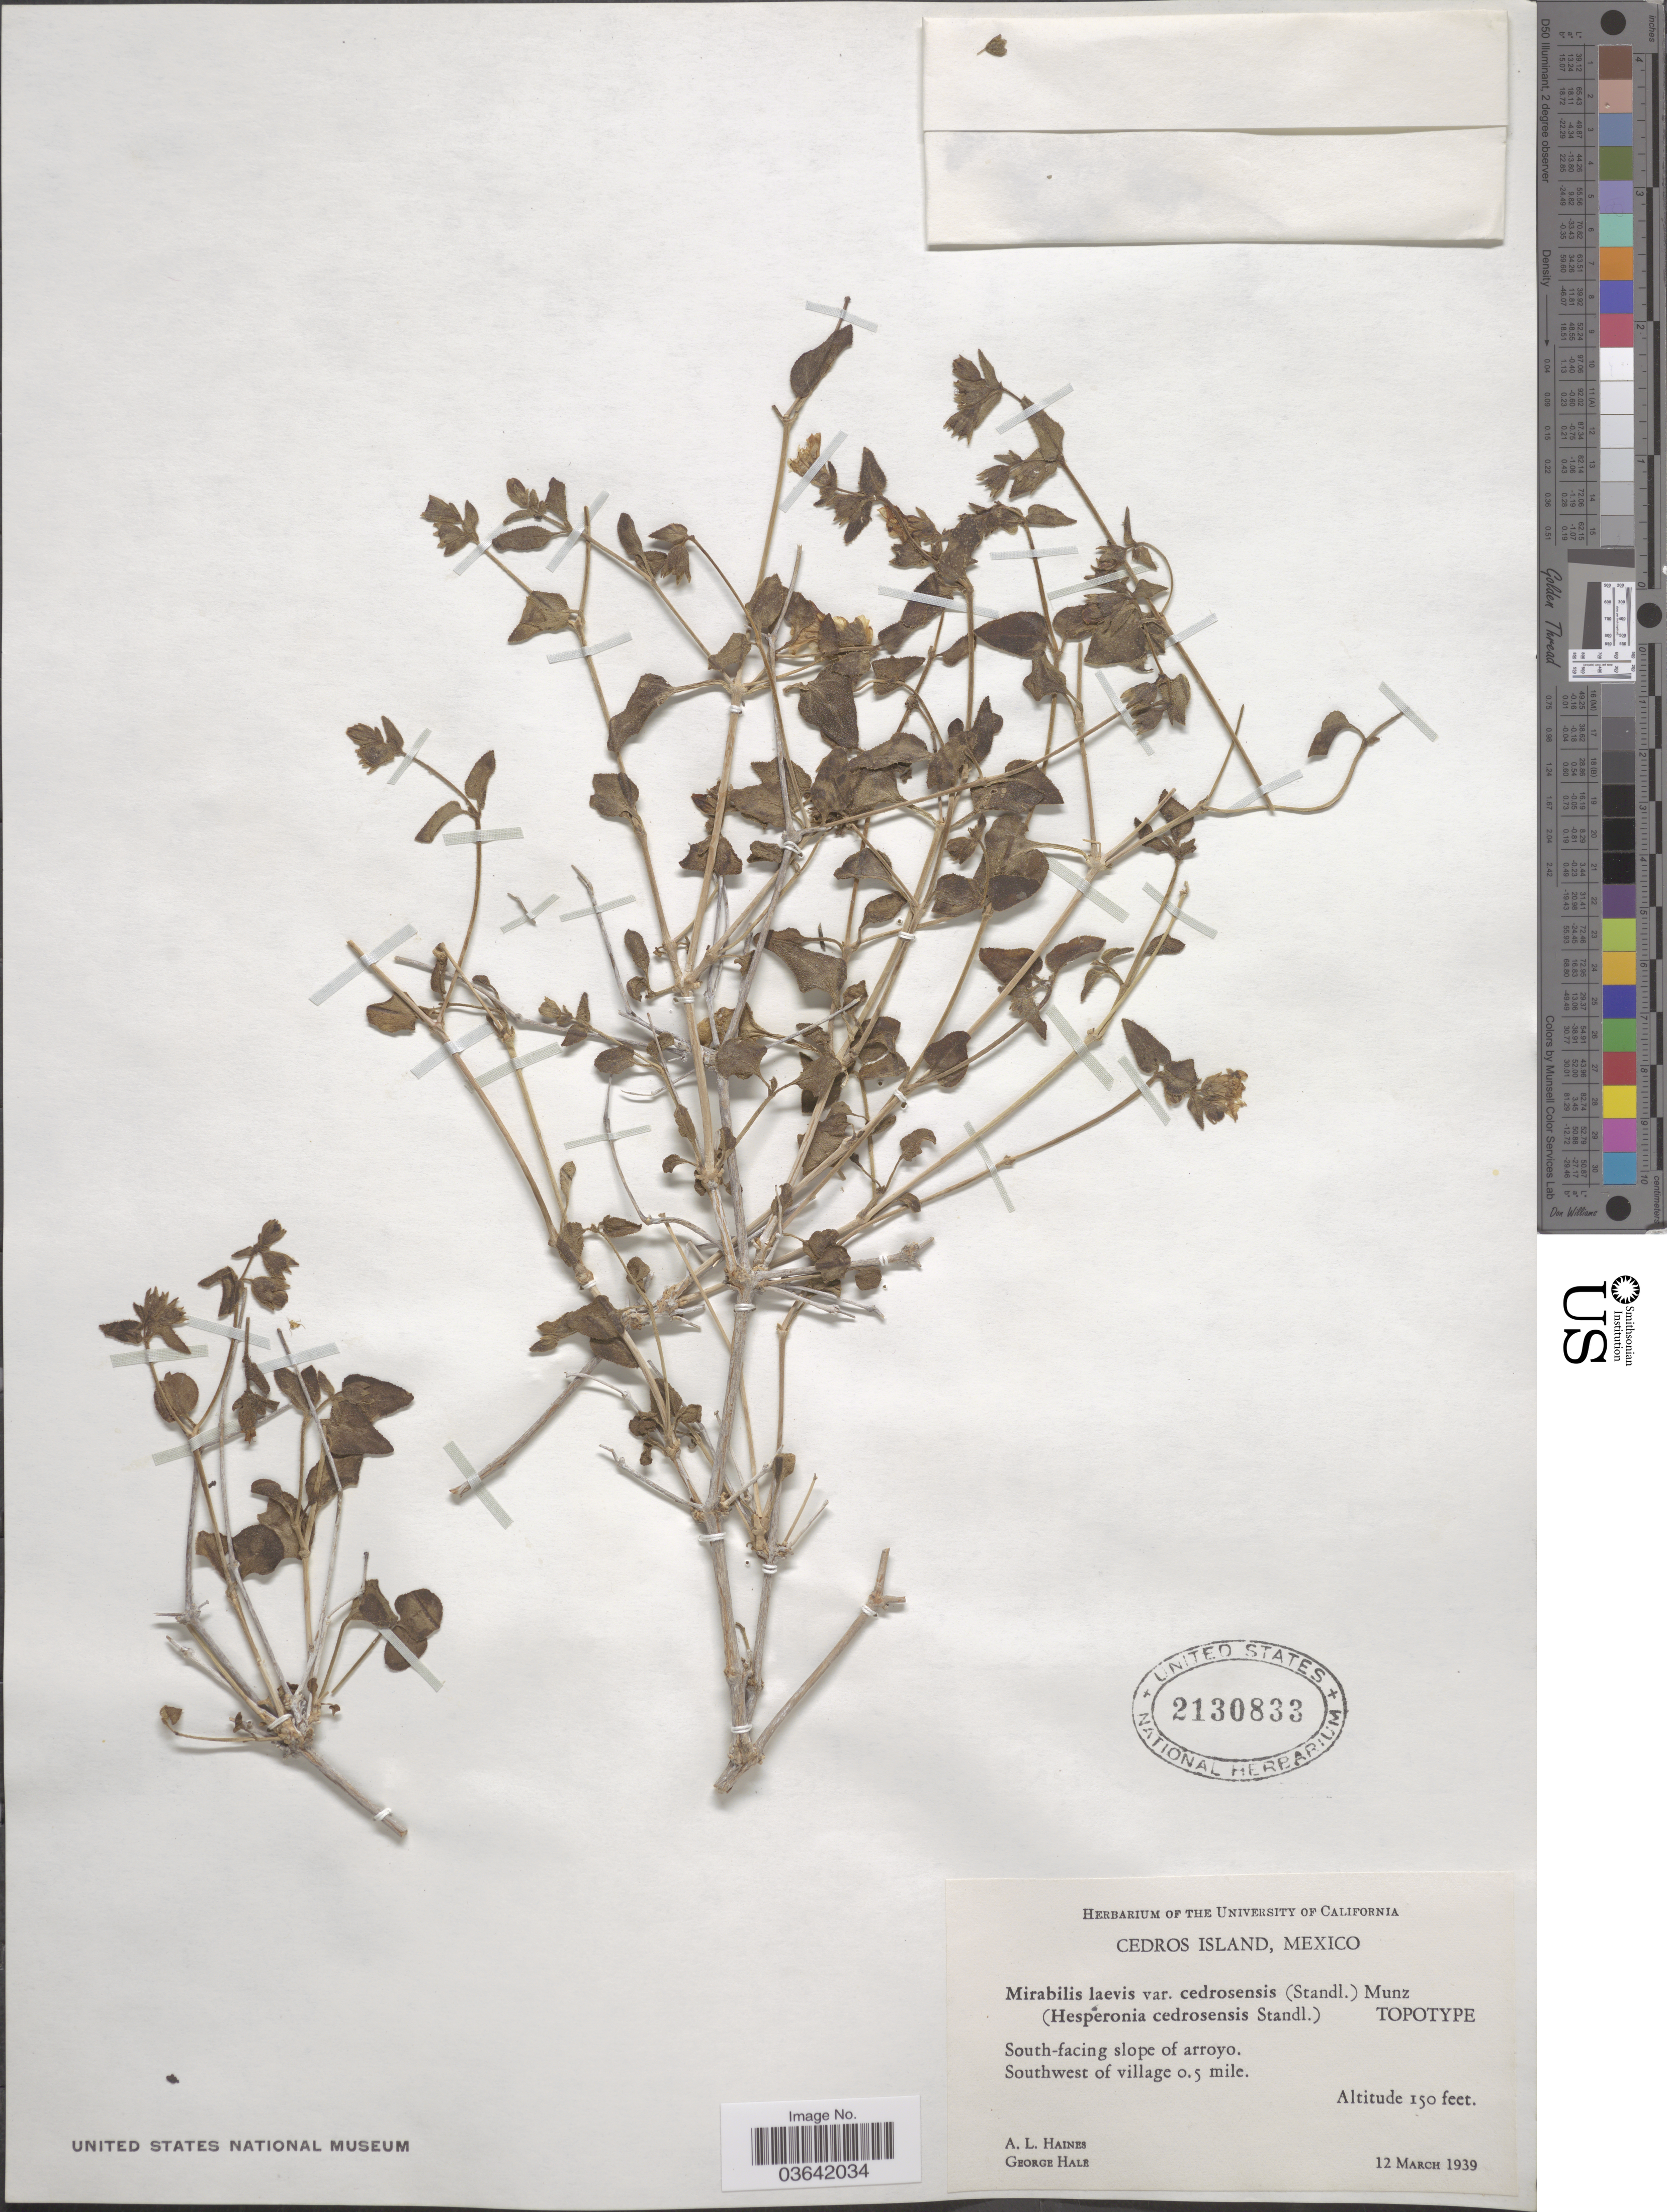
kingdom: Plantae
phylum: Tracheophyta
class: Magnoliopsida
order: Caryophyllales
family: Nyctaginaceae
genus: Mirabilis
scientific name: Mirabilis laevis var. crassifolia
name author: (Choisy) Spellenb.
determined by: Spellenberg, R.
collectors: A. L. Haines & G. Hale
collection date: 1939-03-12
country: Mexico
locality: Cedros Island. South-facing slope of arroyo. Southwest of village 0.5 mile.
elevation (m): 46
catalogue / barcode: US 2130833